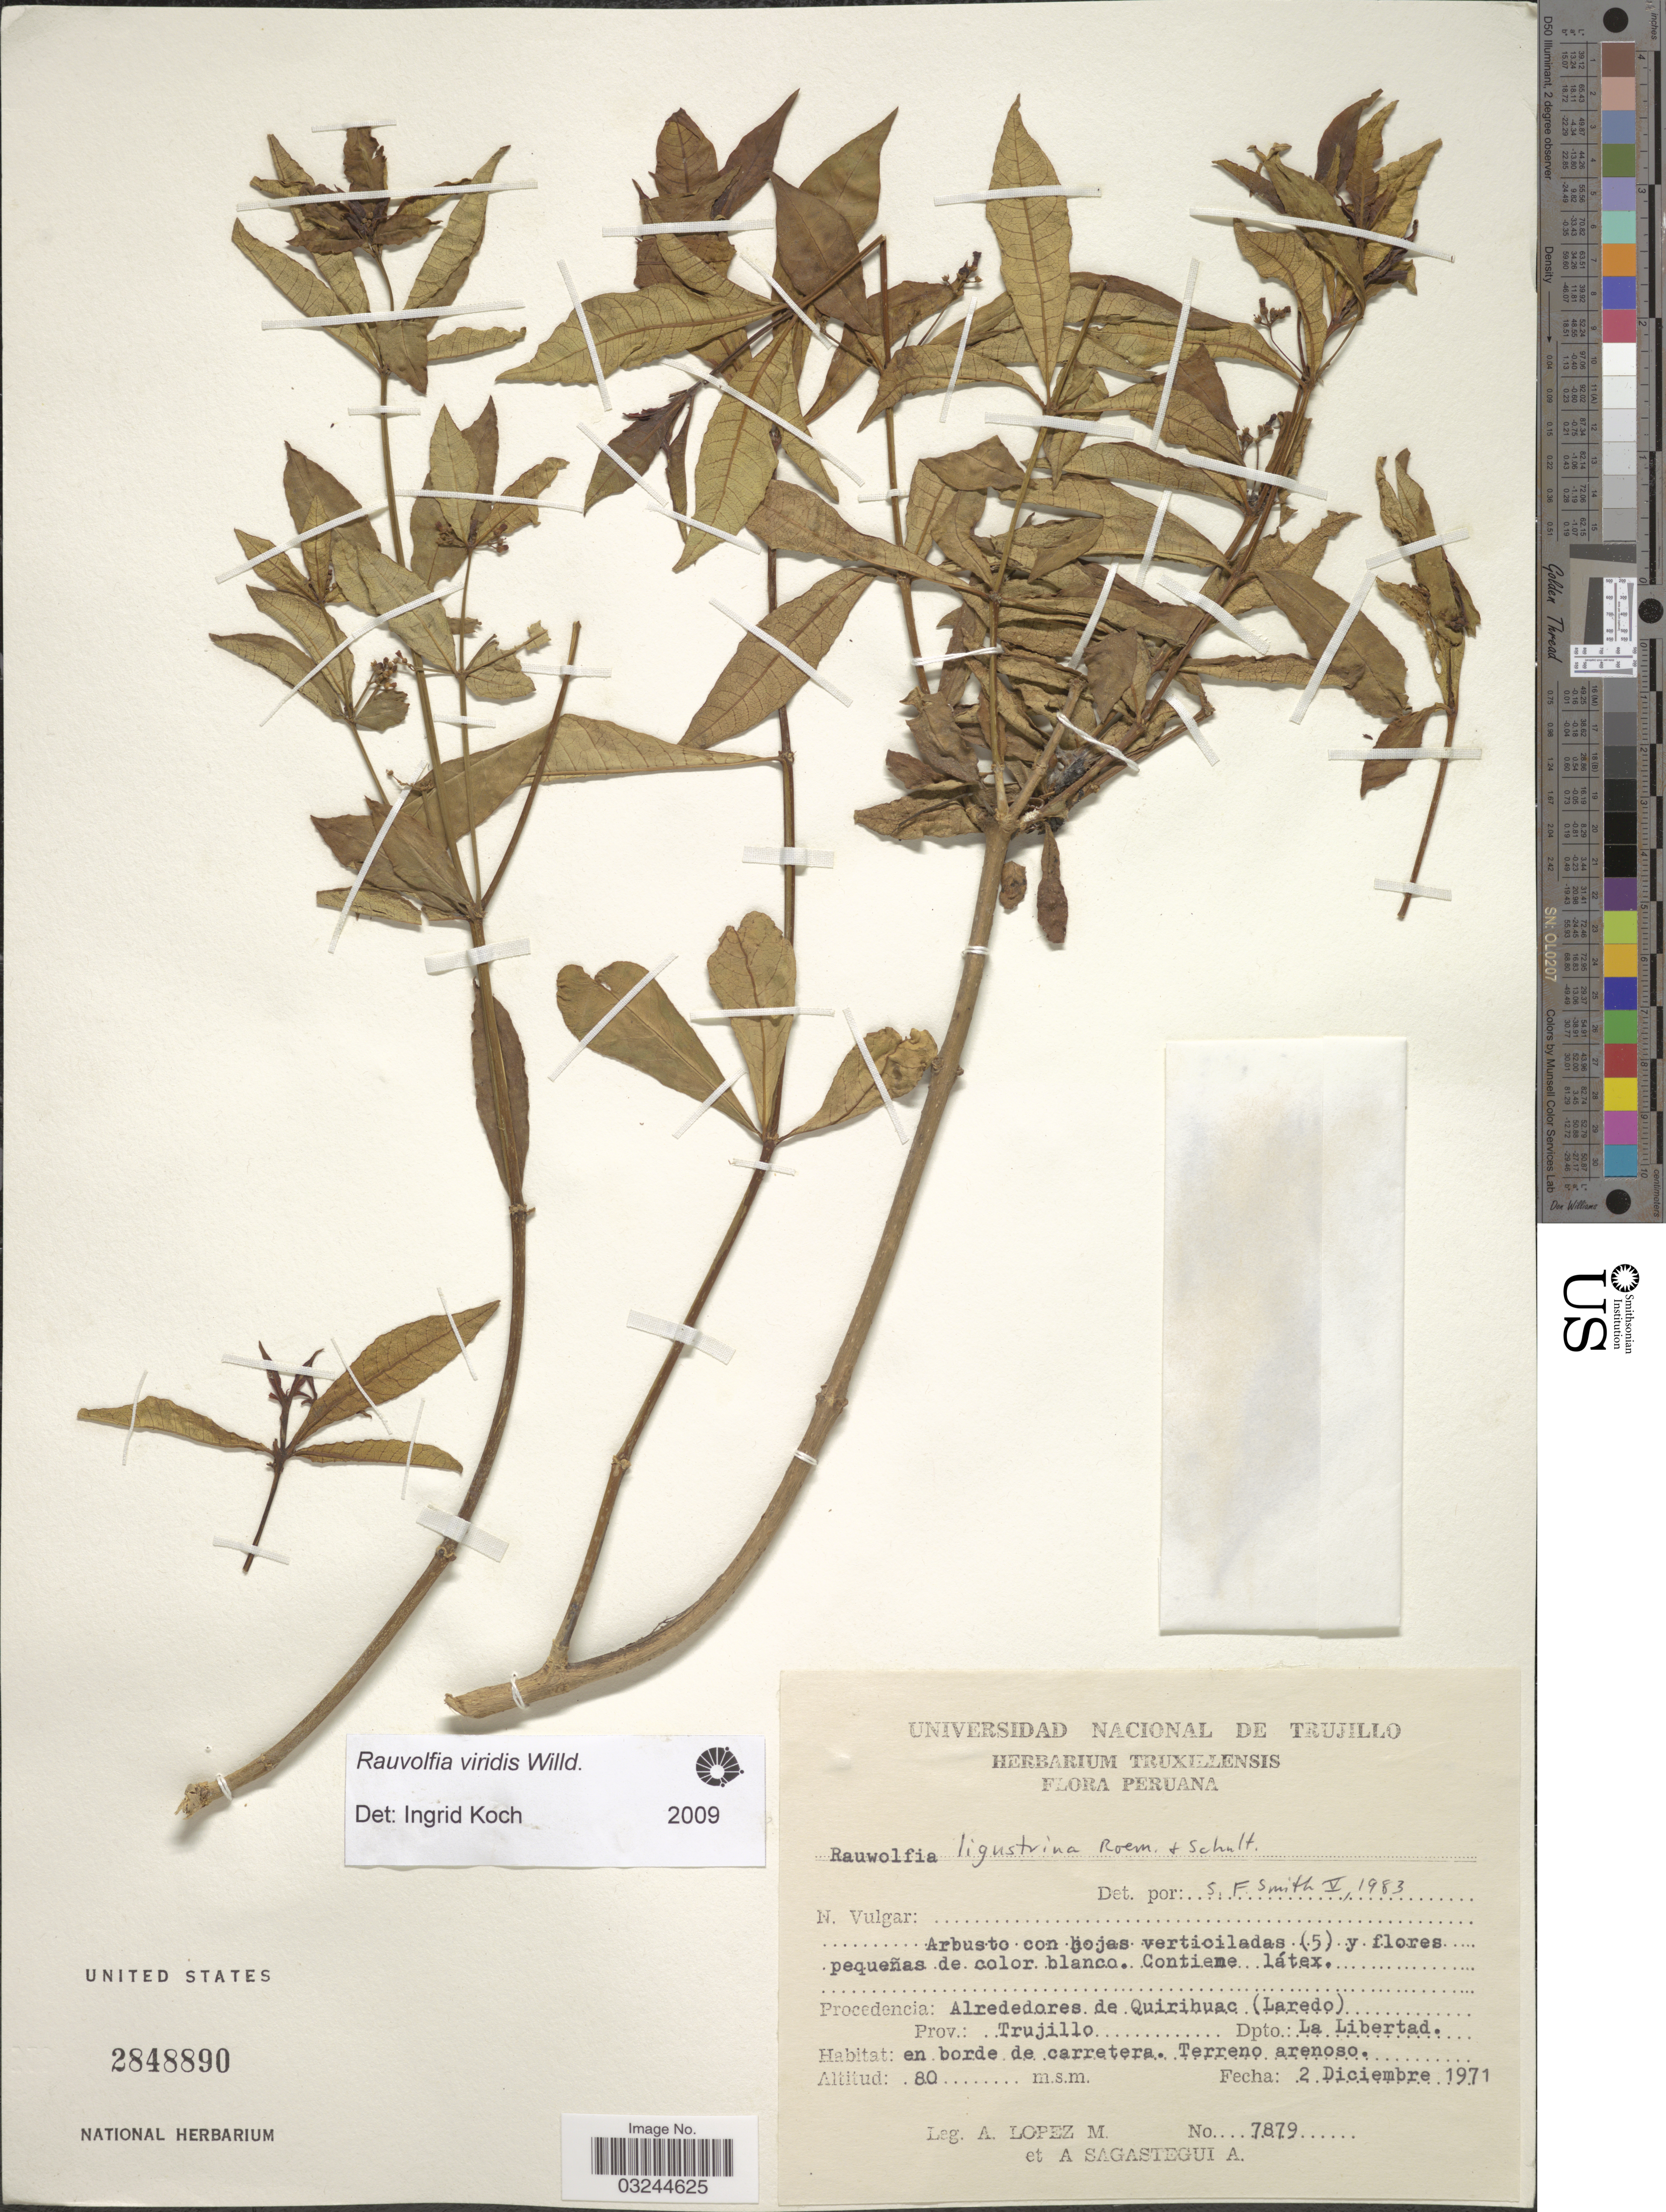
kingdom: Plantae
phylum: Tracheophyta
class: Magnoliopsida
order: Gentianales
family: Apocynaceae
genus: Rauvolfia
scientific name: Rauvolfia viridis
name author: Willd. ex Roem. & Schult.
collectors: A. López M. & A. Sagástegui A.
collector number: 7879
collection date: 1971-12-02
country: Peru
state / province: La Libertad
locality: Procedencia: Alrededores de Quirihuac (Laredo). Prov.: Trujillo, Dpto.: La Libertad, en borde de carretera. Terreno arenoso.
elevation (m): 80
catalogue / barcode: US 2848890